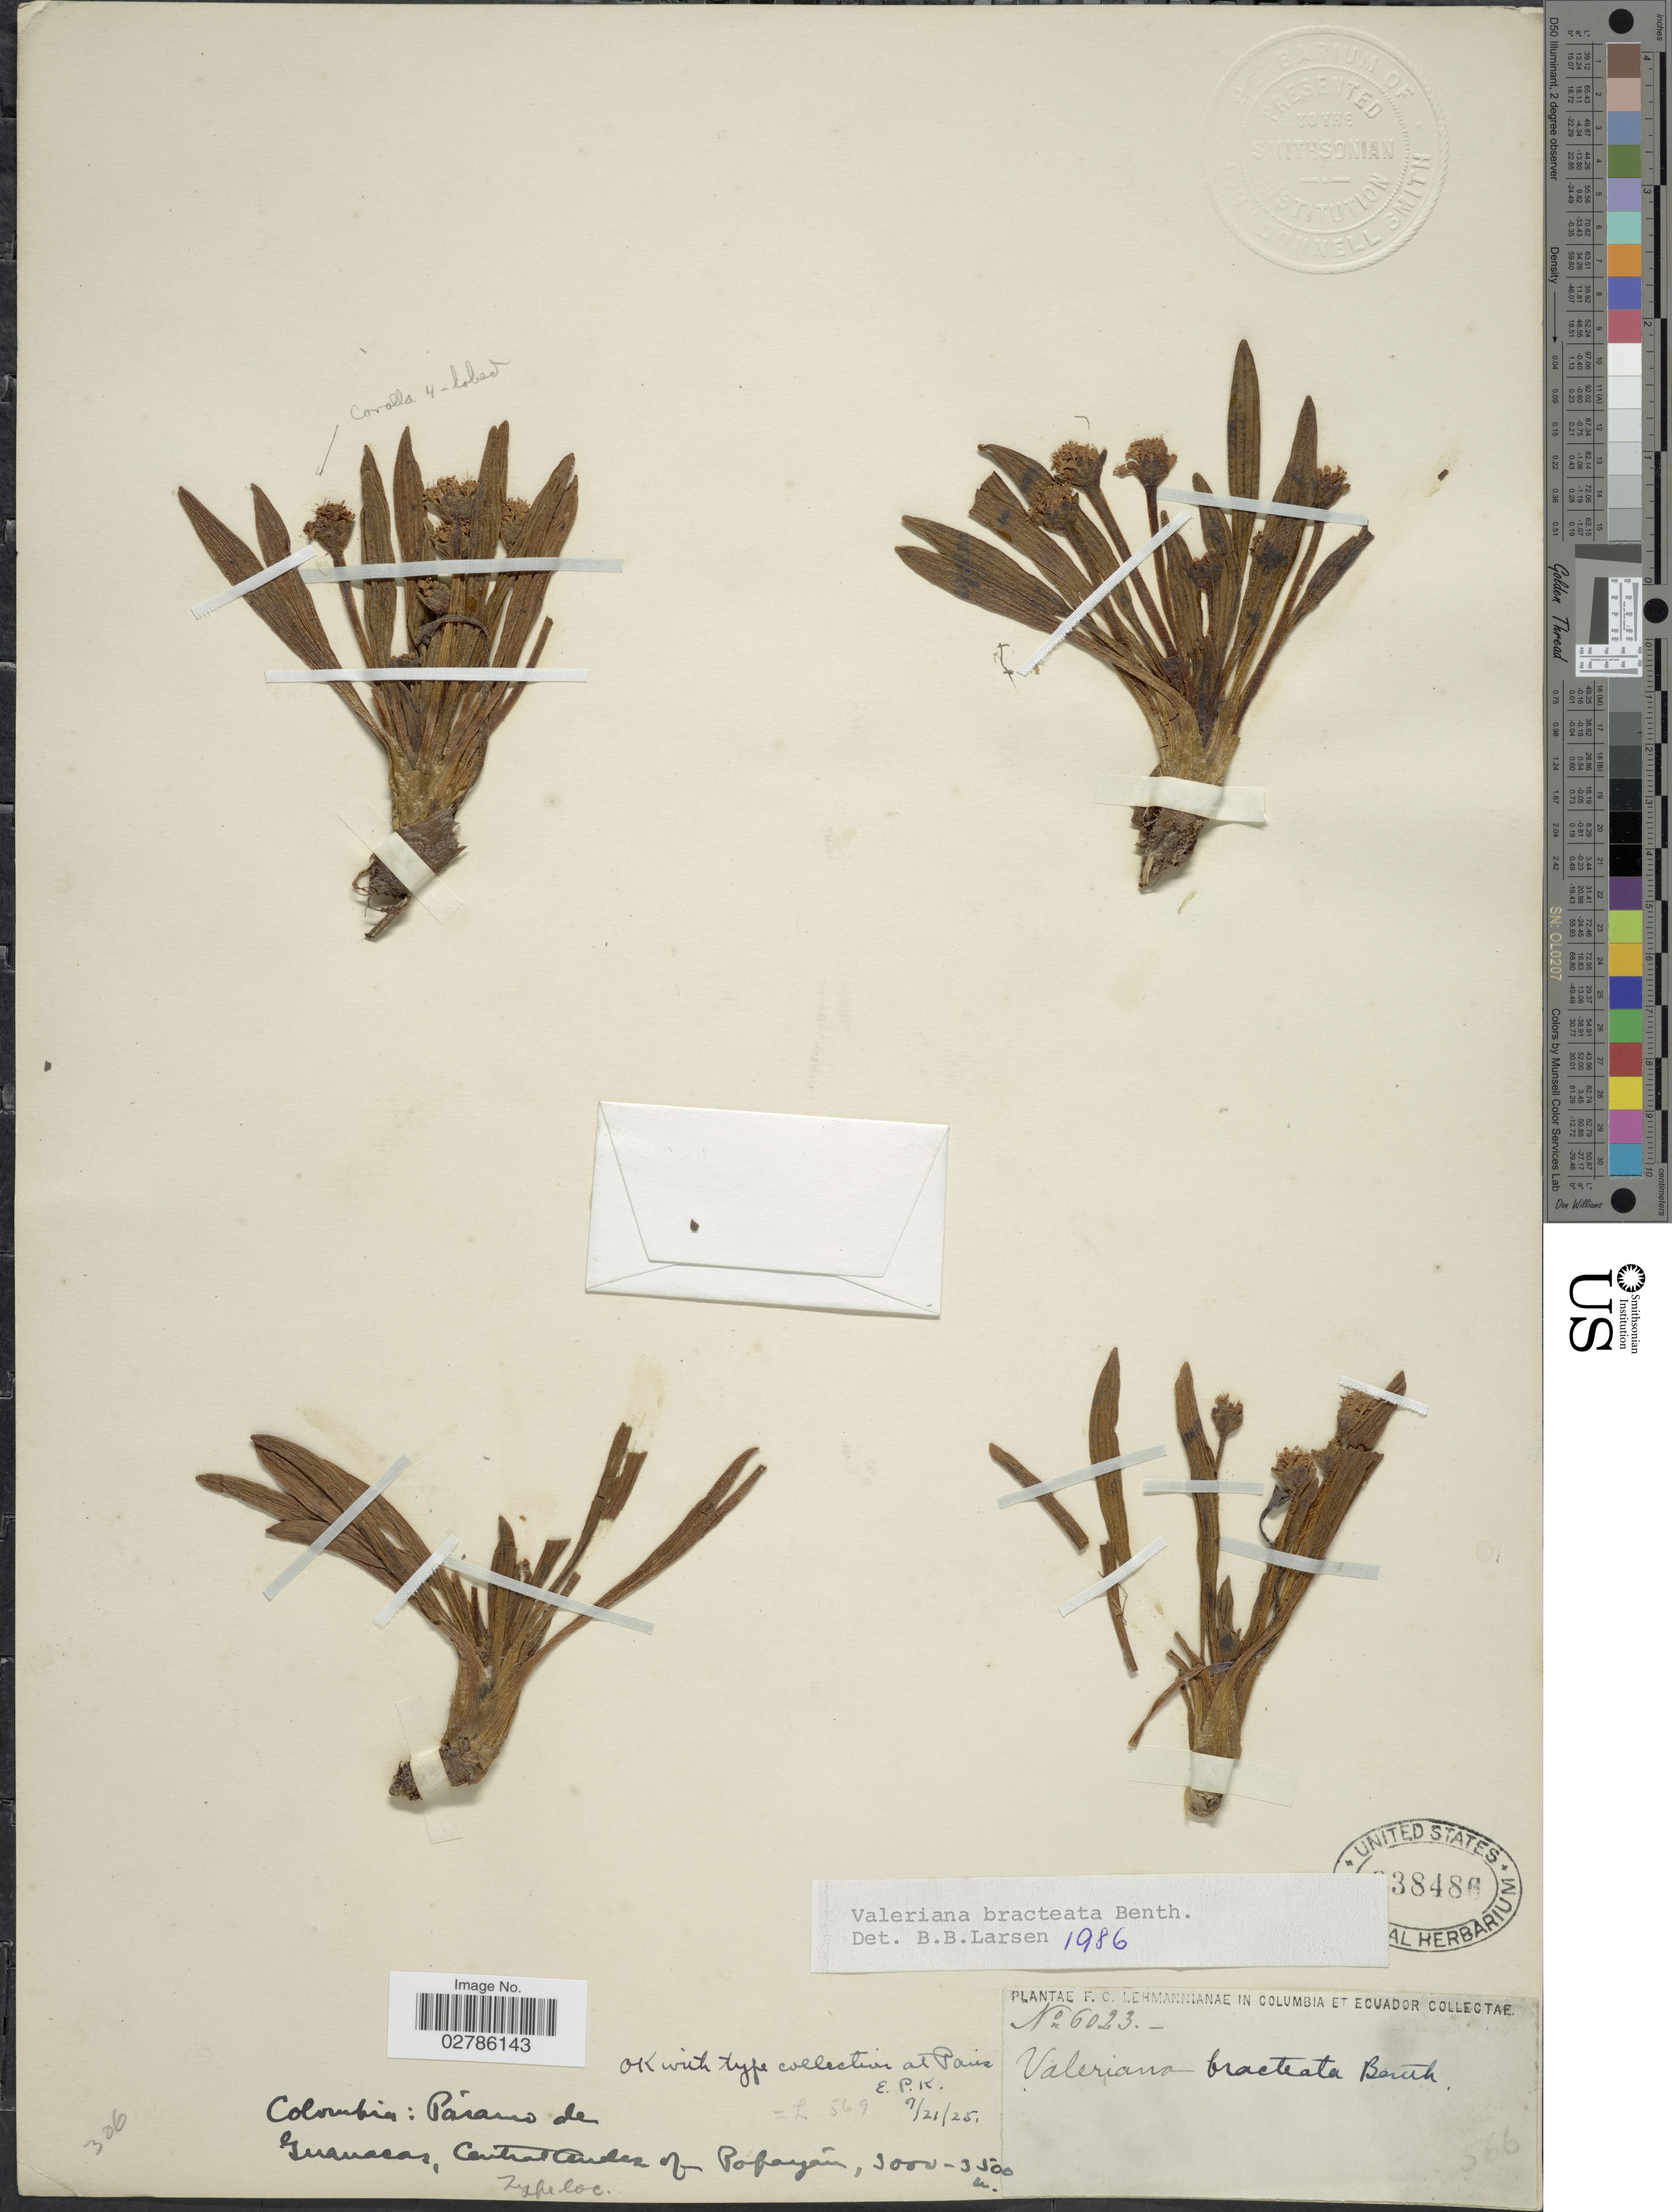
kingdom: Plantae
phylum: Tracheophyta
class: Magnoliopsida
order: Dipsacales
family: Caprifoliaceae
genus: Phyllactis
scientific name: Phyllactis bracteata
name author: (Benth.) Wedd.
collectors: F. C. Lehmann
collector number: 6023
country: Colombia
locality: Páramo de Guanacas, Central Center of Popayán.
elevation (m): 3000